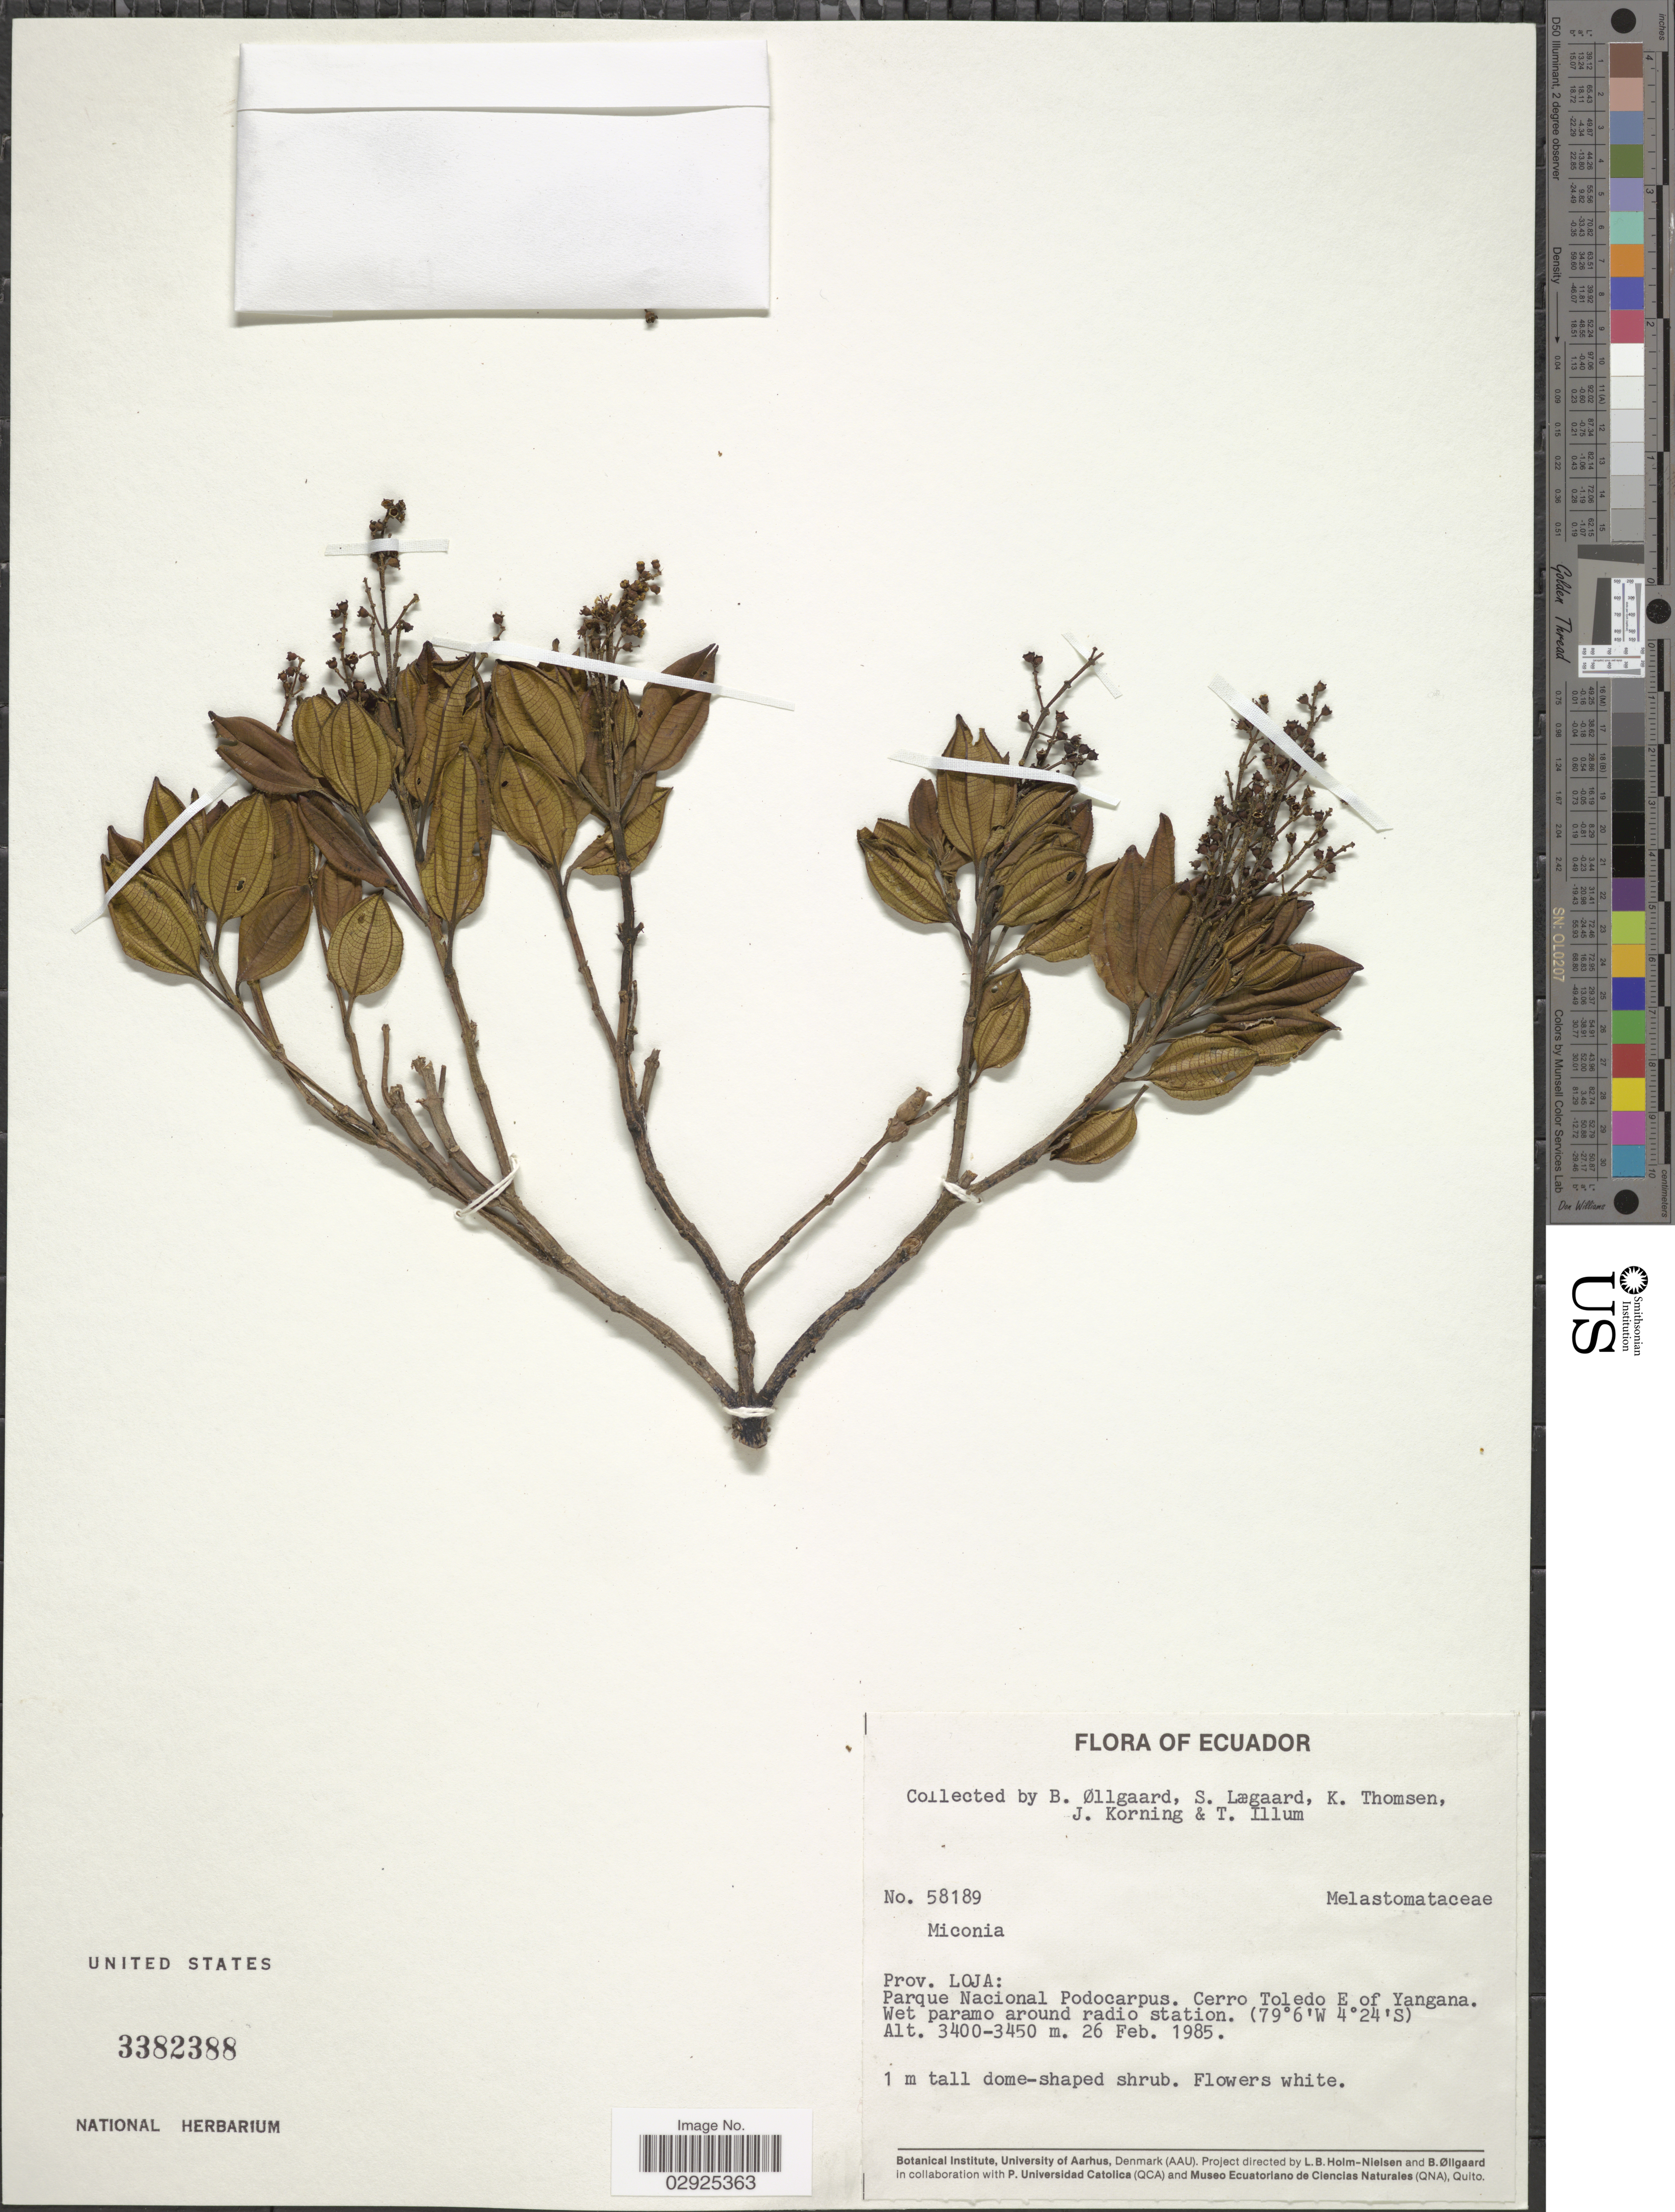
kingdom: Plantae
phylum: Tracheophyta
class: Magnoliopsida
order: Myrtales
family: Melastomataceae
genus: Miconia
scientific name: Miconia sp.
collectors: B. Øllgaard, S. Lægaard, K. Thomsen, J. Korning & T. Illum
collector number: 58189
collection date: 1985-02-26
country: Ecuador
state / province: Loja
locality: Prov. Loja: Parque Nacional Podocarpus, Cerro Toledo E of Yangana.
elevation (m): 3400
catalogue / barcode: US 3382388